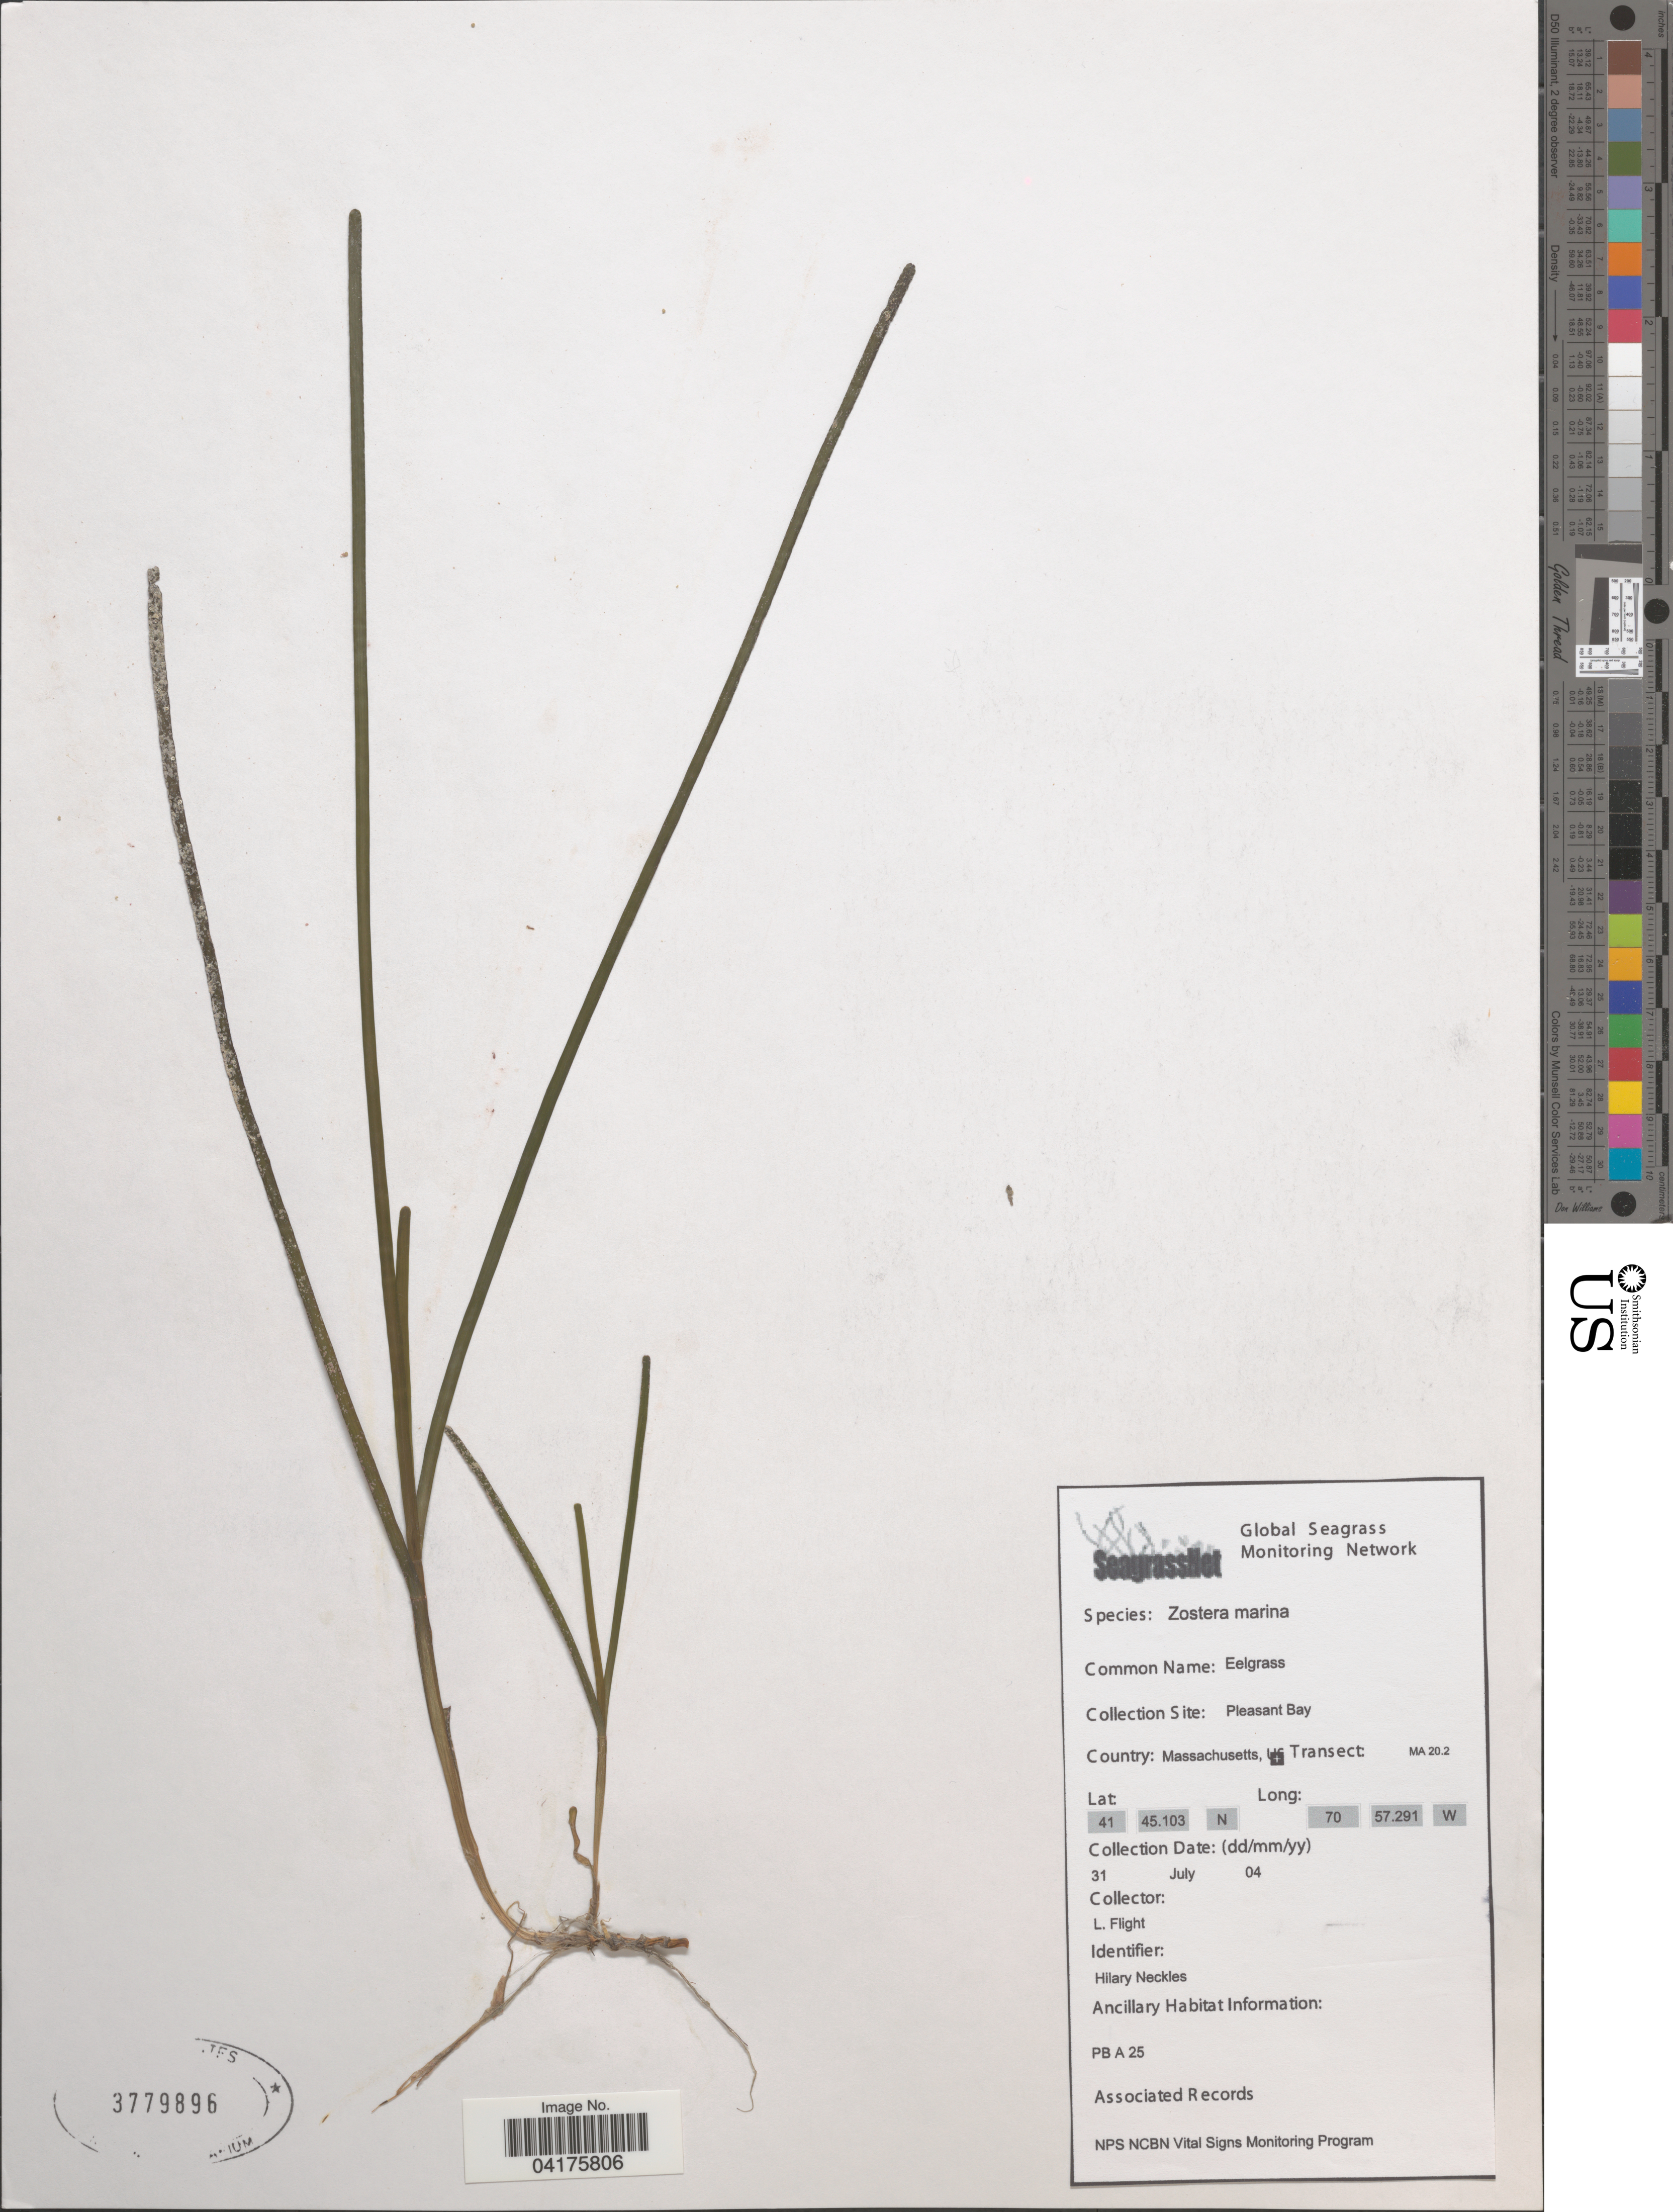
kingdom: Plantae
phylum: Tracheophyta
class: Liliopsida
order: Alismatales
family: Zosteraceae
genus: Zostera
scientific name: Zostera marina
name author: L.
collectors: L. Flight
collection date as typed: Transcribed d/m/y: 31/7/4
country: United States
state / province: Massachusetts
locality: Pleasant Bay.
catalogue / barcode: US 3779896